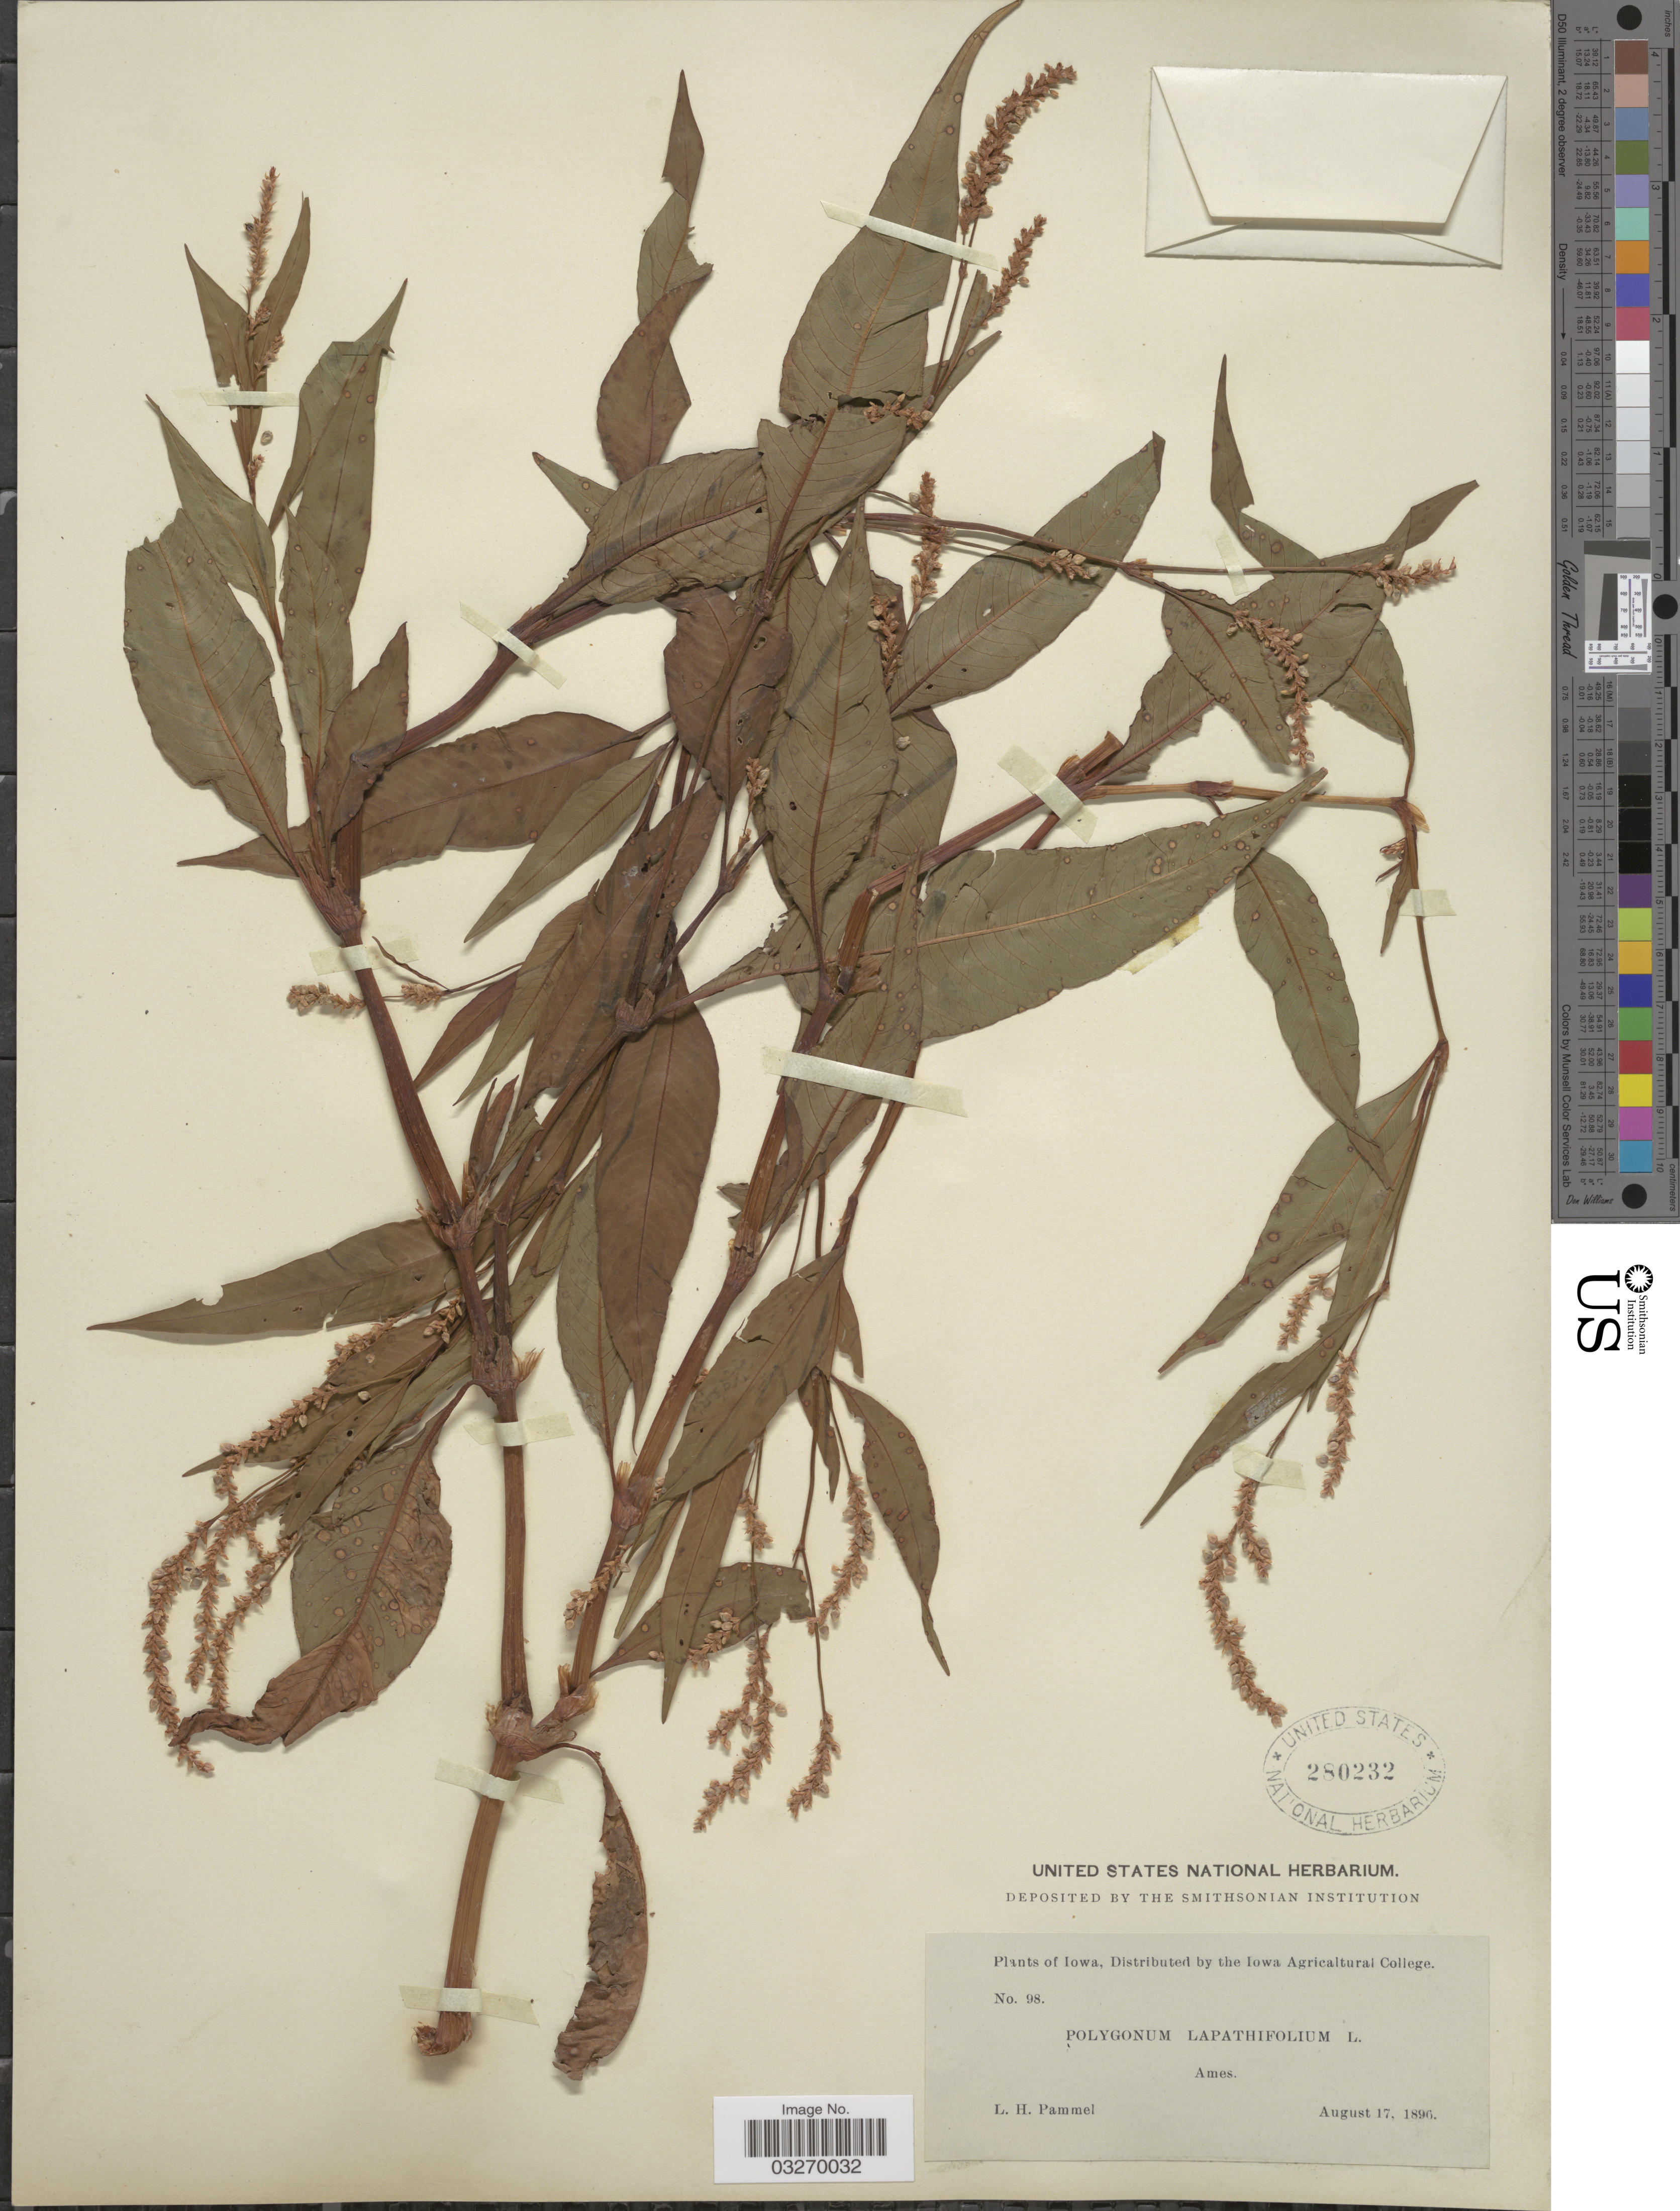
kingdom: Plantae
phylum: Tracheophyta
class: Magnoliopsida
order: Caryophyllales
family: Polygonaceae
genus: Persicaria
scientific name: Persicaria lapathifolia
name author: (L.) Delarbre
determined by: Atha, D. E.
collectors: L. Pammel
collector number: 98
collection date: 1896-08-17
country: United States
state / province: Iowa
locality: Ames.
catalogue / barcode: US 280232